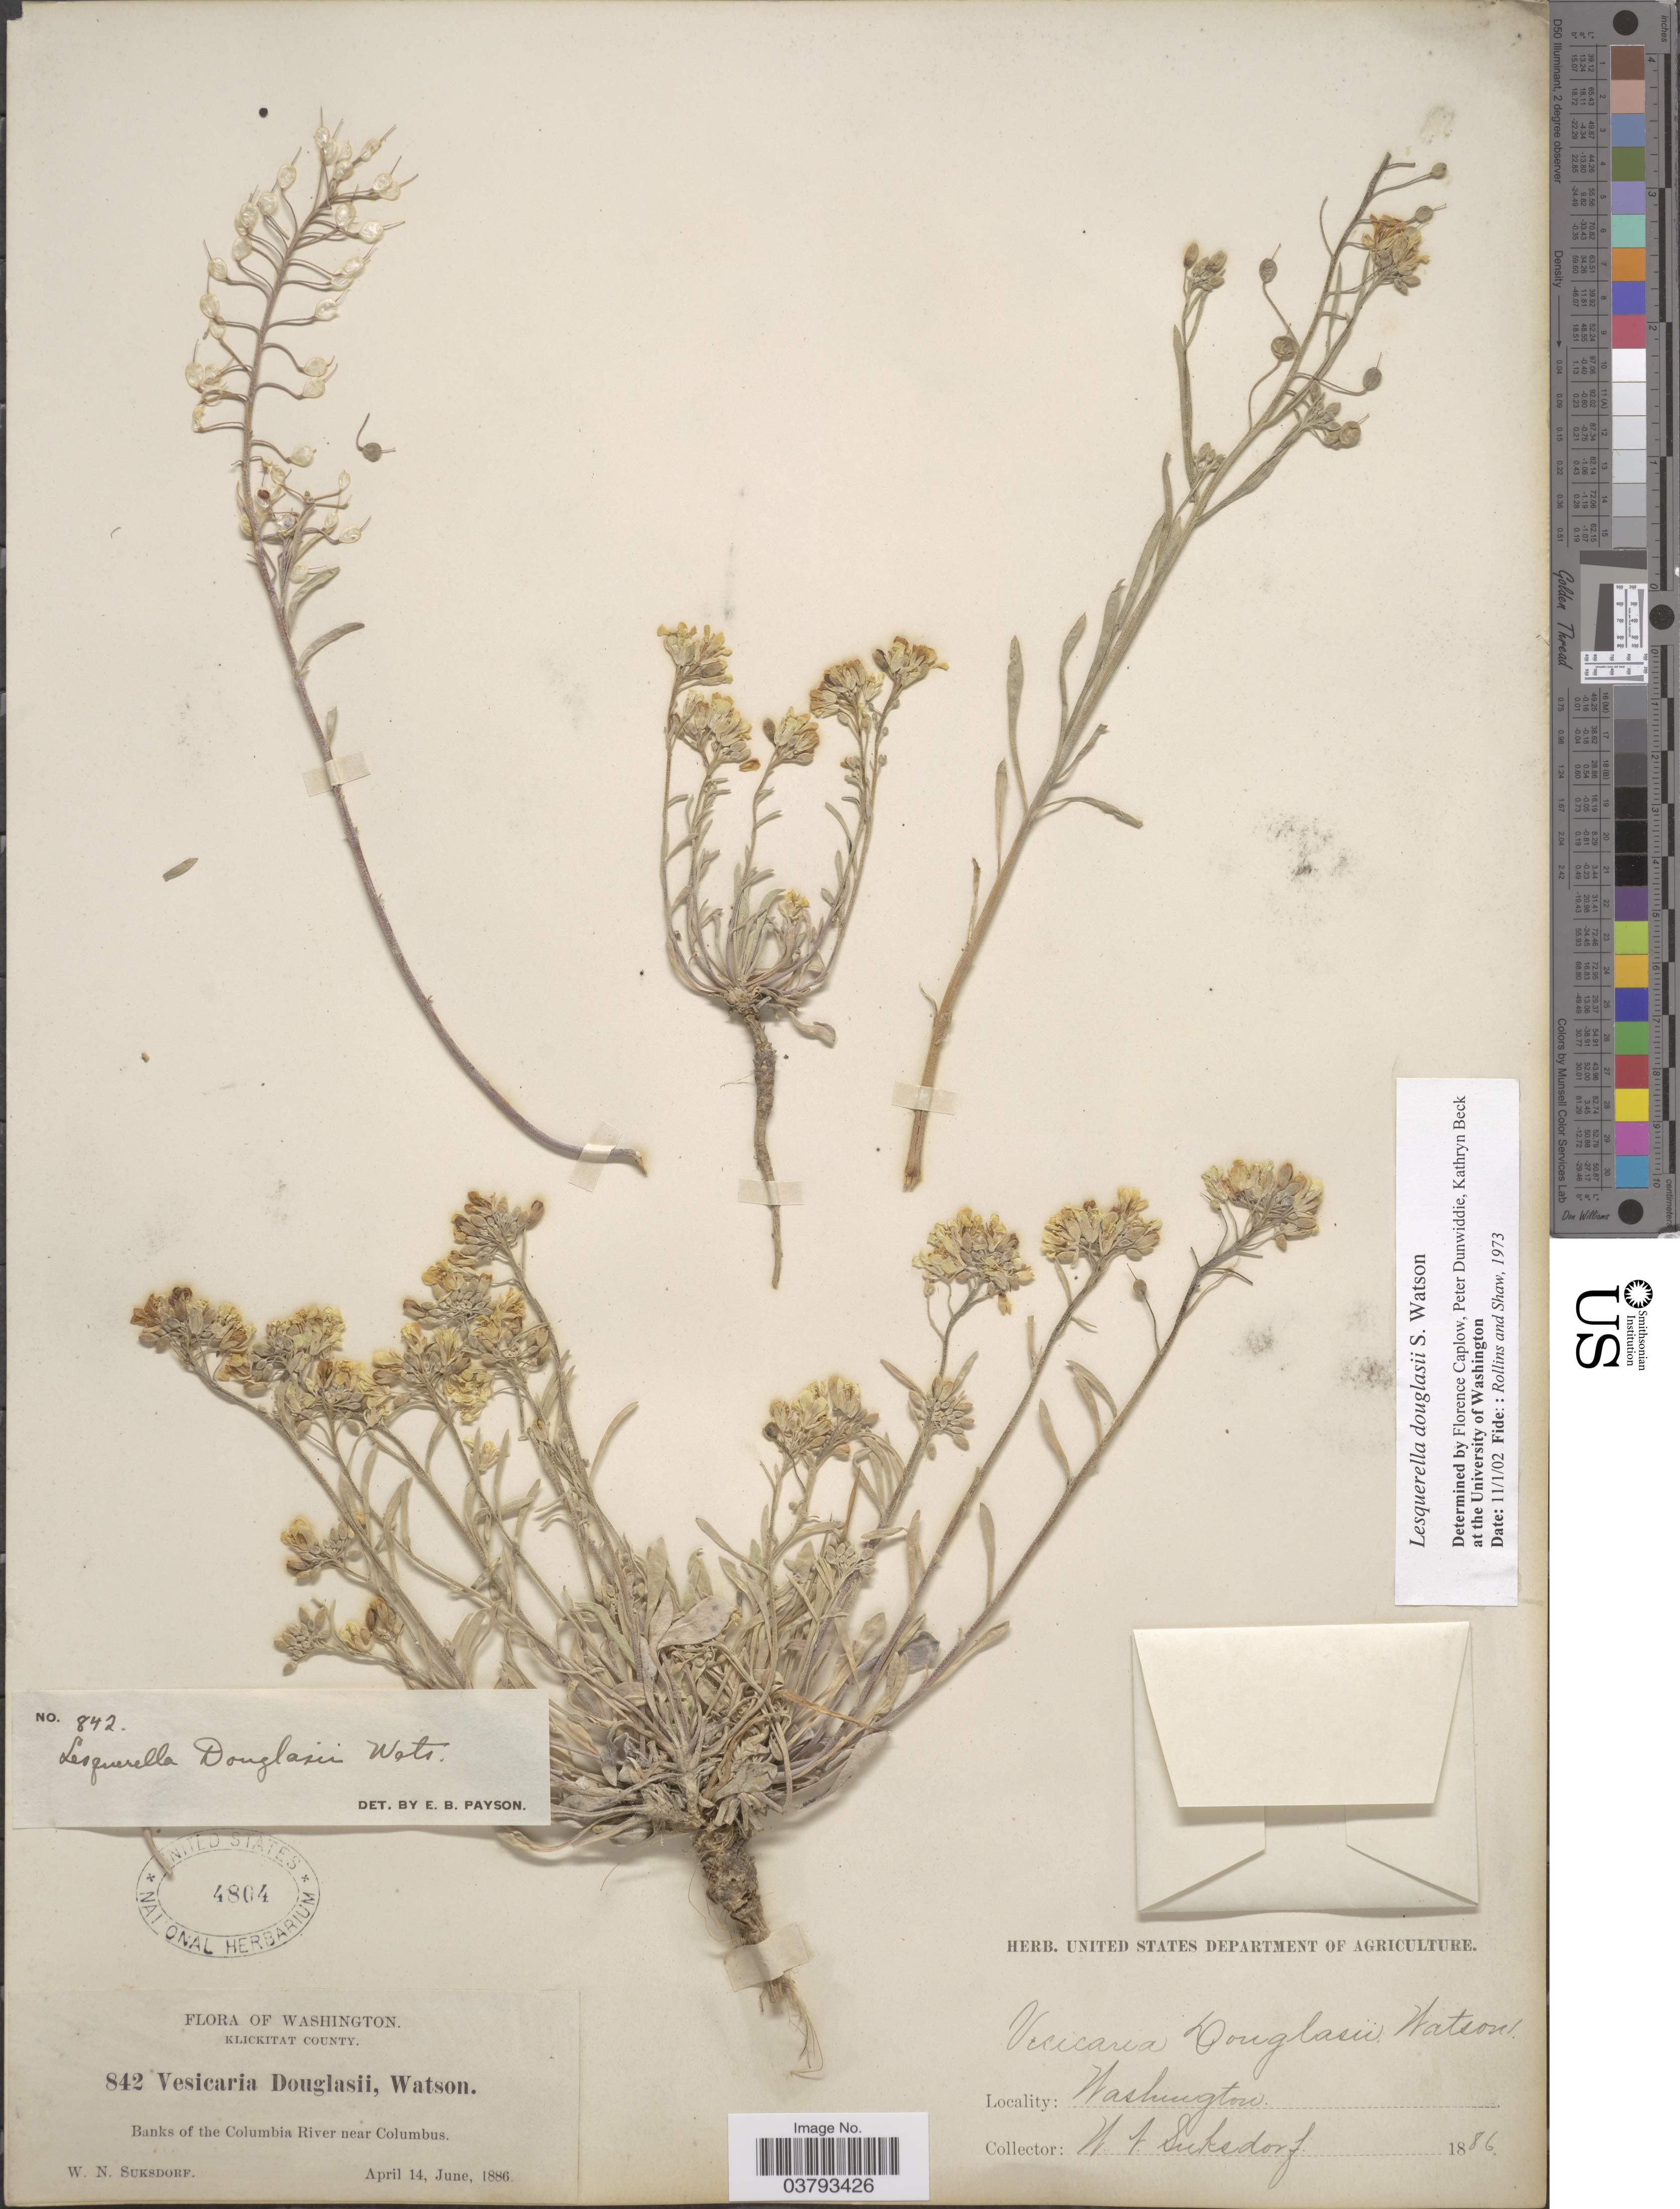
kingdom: Plantae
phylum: Tracheophyta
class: Magnoliopsida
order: Brassicales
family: Brassicaceae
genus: Lesquerella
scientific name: Lesquerella douglasii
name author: S. Watson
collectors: W. N. Suksdorf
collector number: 842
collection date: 1886-04-14/1886-06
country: United States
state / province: Washington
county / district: Klickitat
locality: Klickitat County. Banks of the Columbia River near Columbus.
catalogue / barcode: US 4804